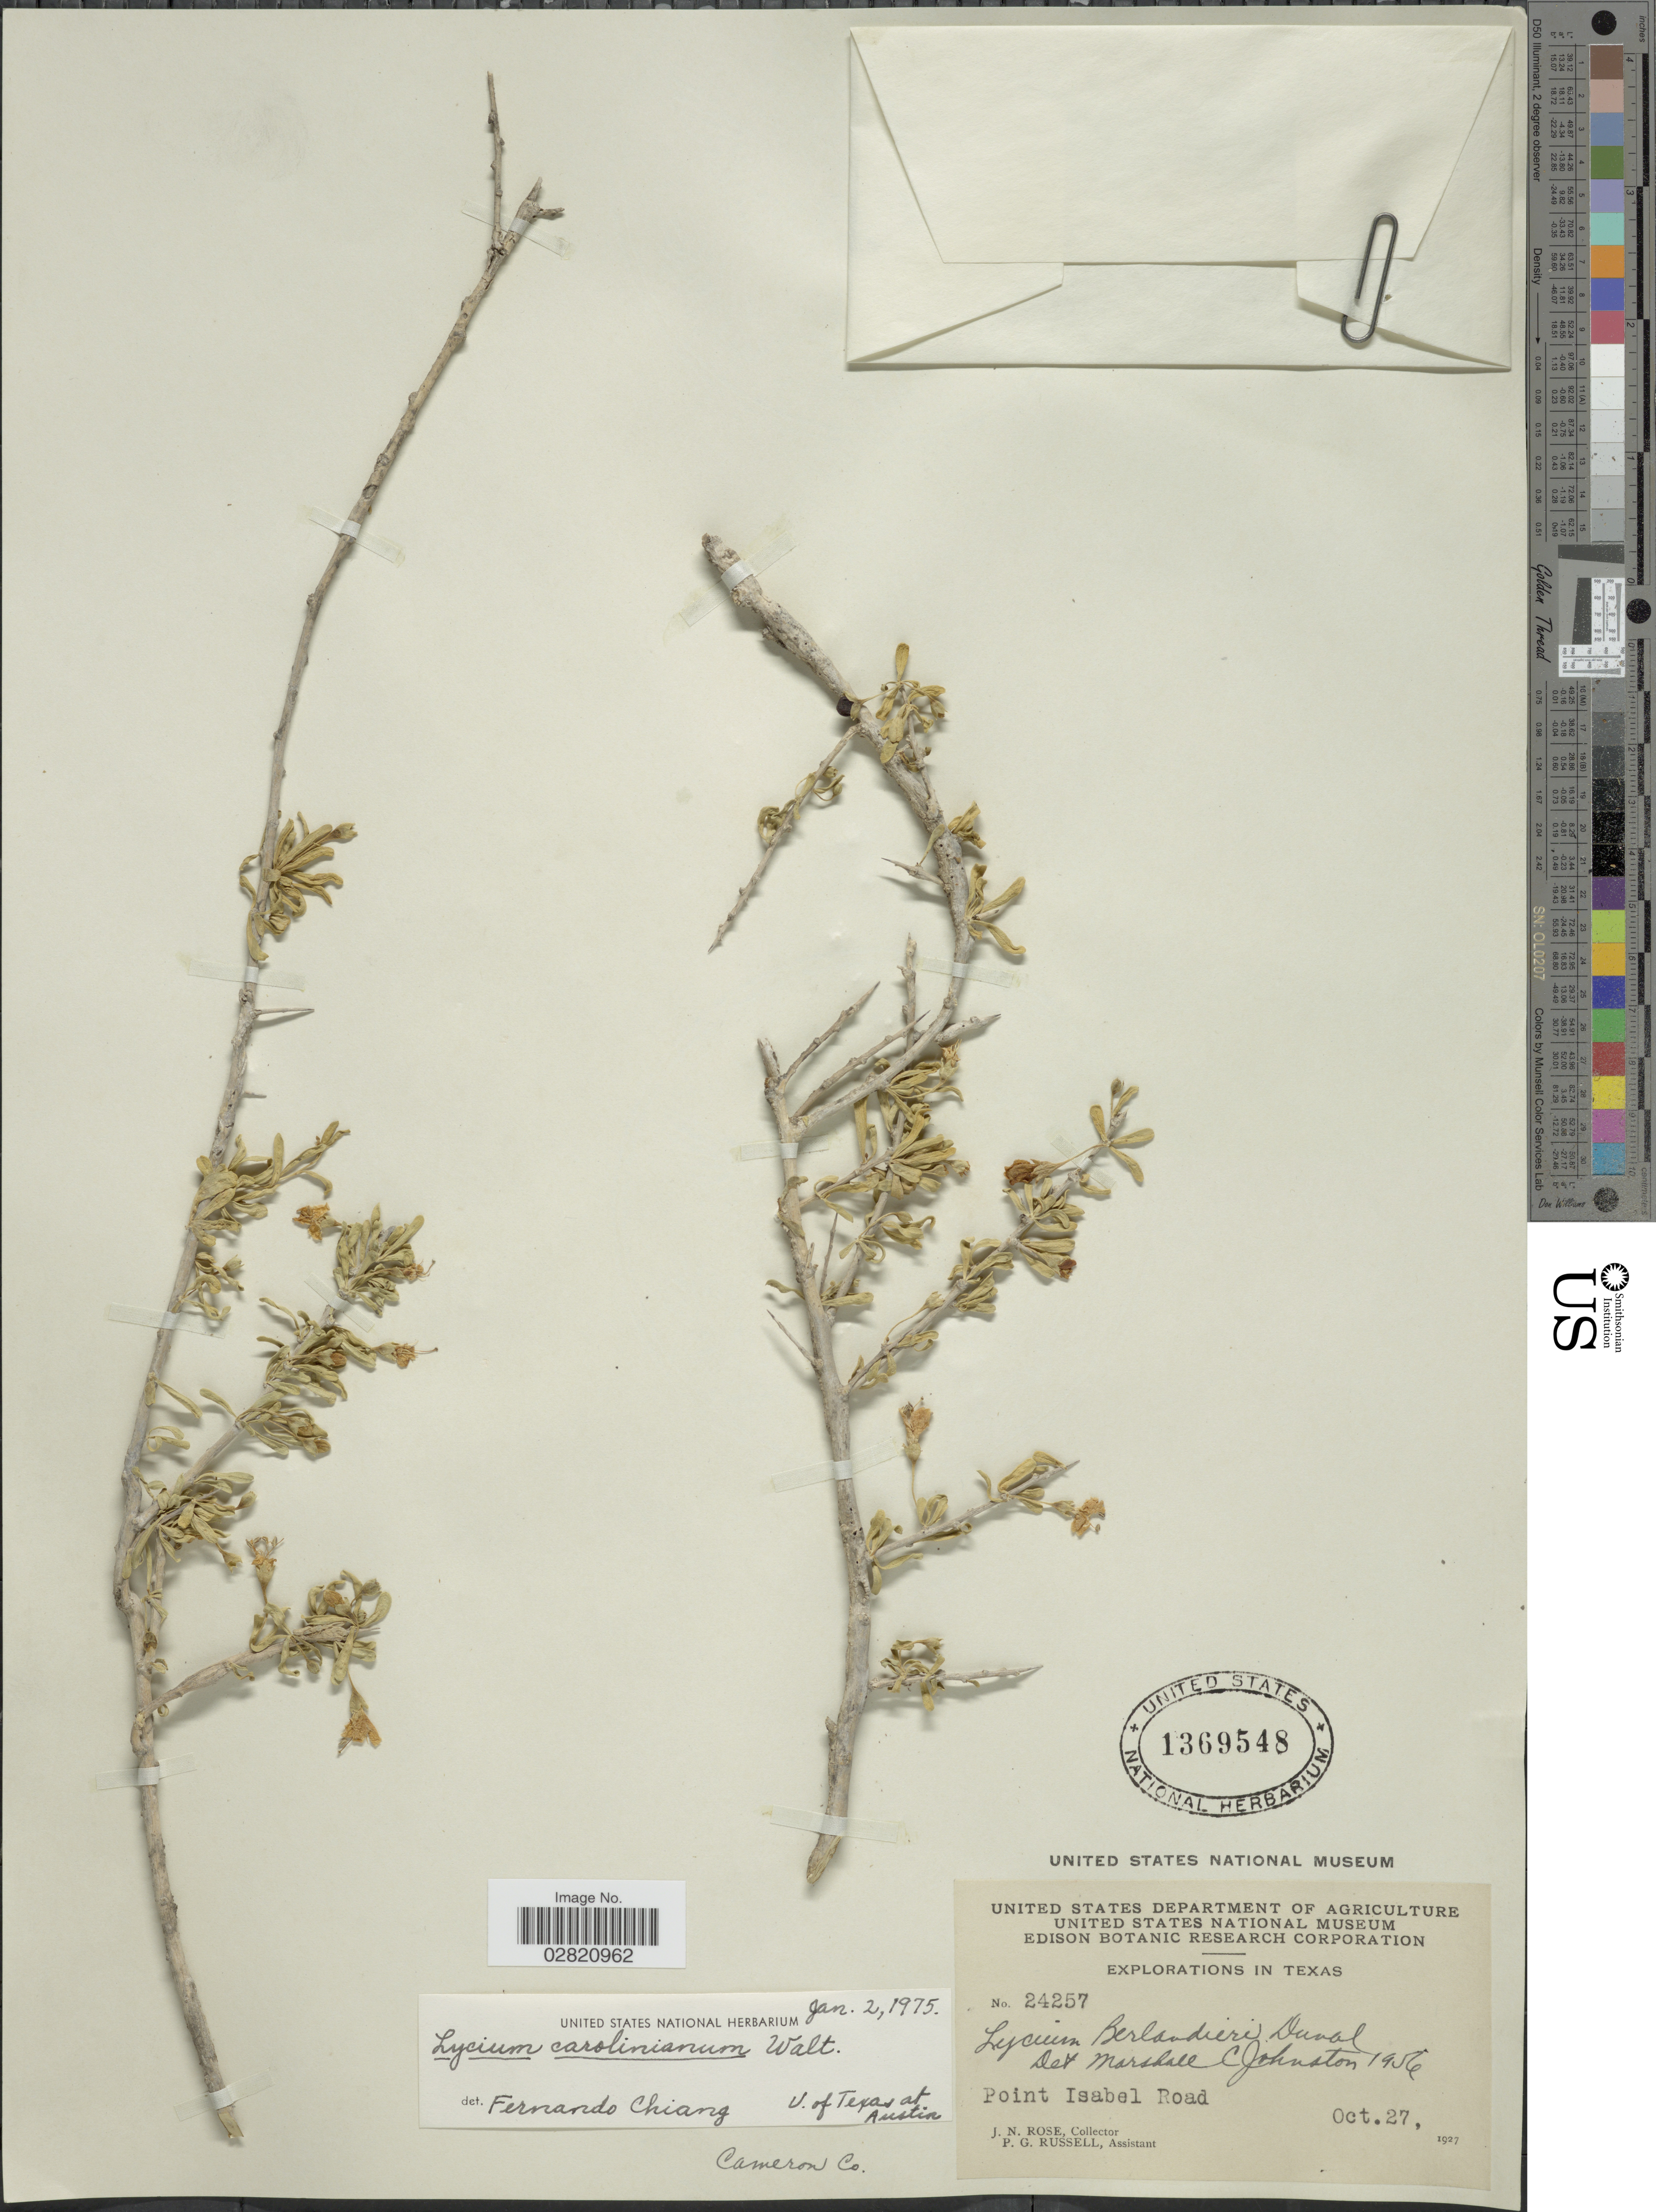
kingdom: Plantae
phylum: Tracheophyta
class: Magnoliopsida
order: Solanales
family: Solanaceae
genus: Lycium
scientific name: Lycium carolinianum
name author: Walter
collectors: J. N. Rose & P. G. Russell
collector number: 24257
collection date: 1927-10-27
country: United States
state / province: Texas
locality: Point Isabel Road.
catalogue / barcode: US 1369548